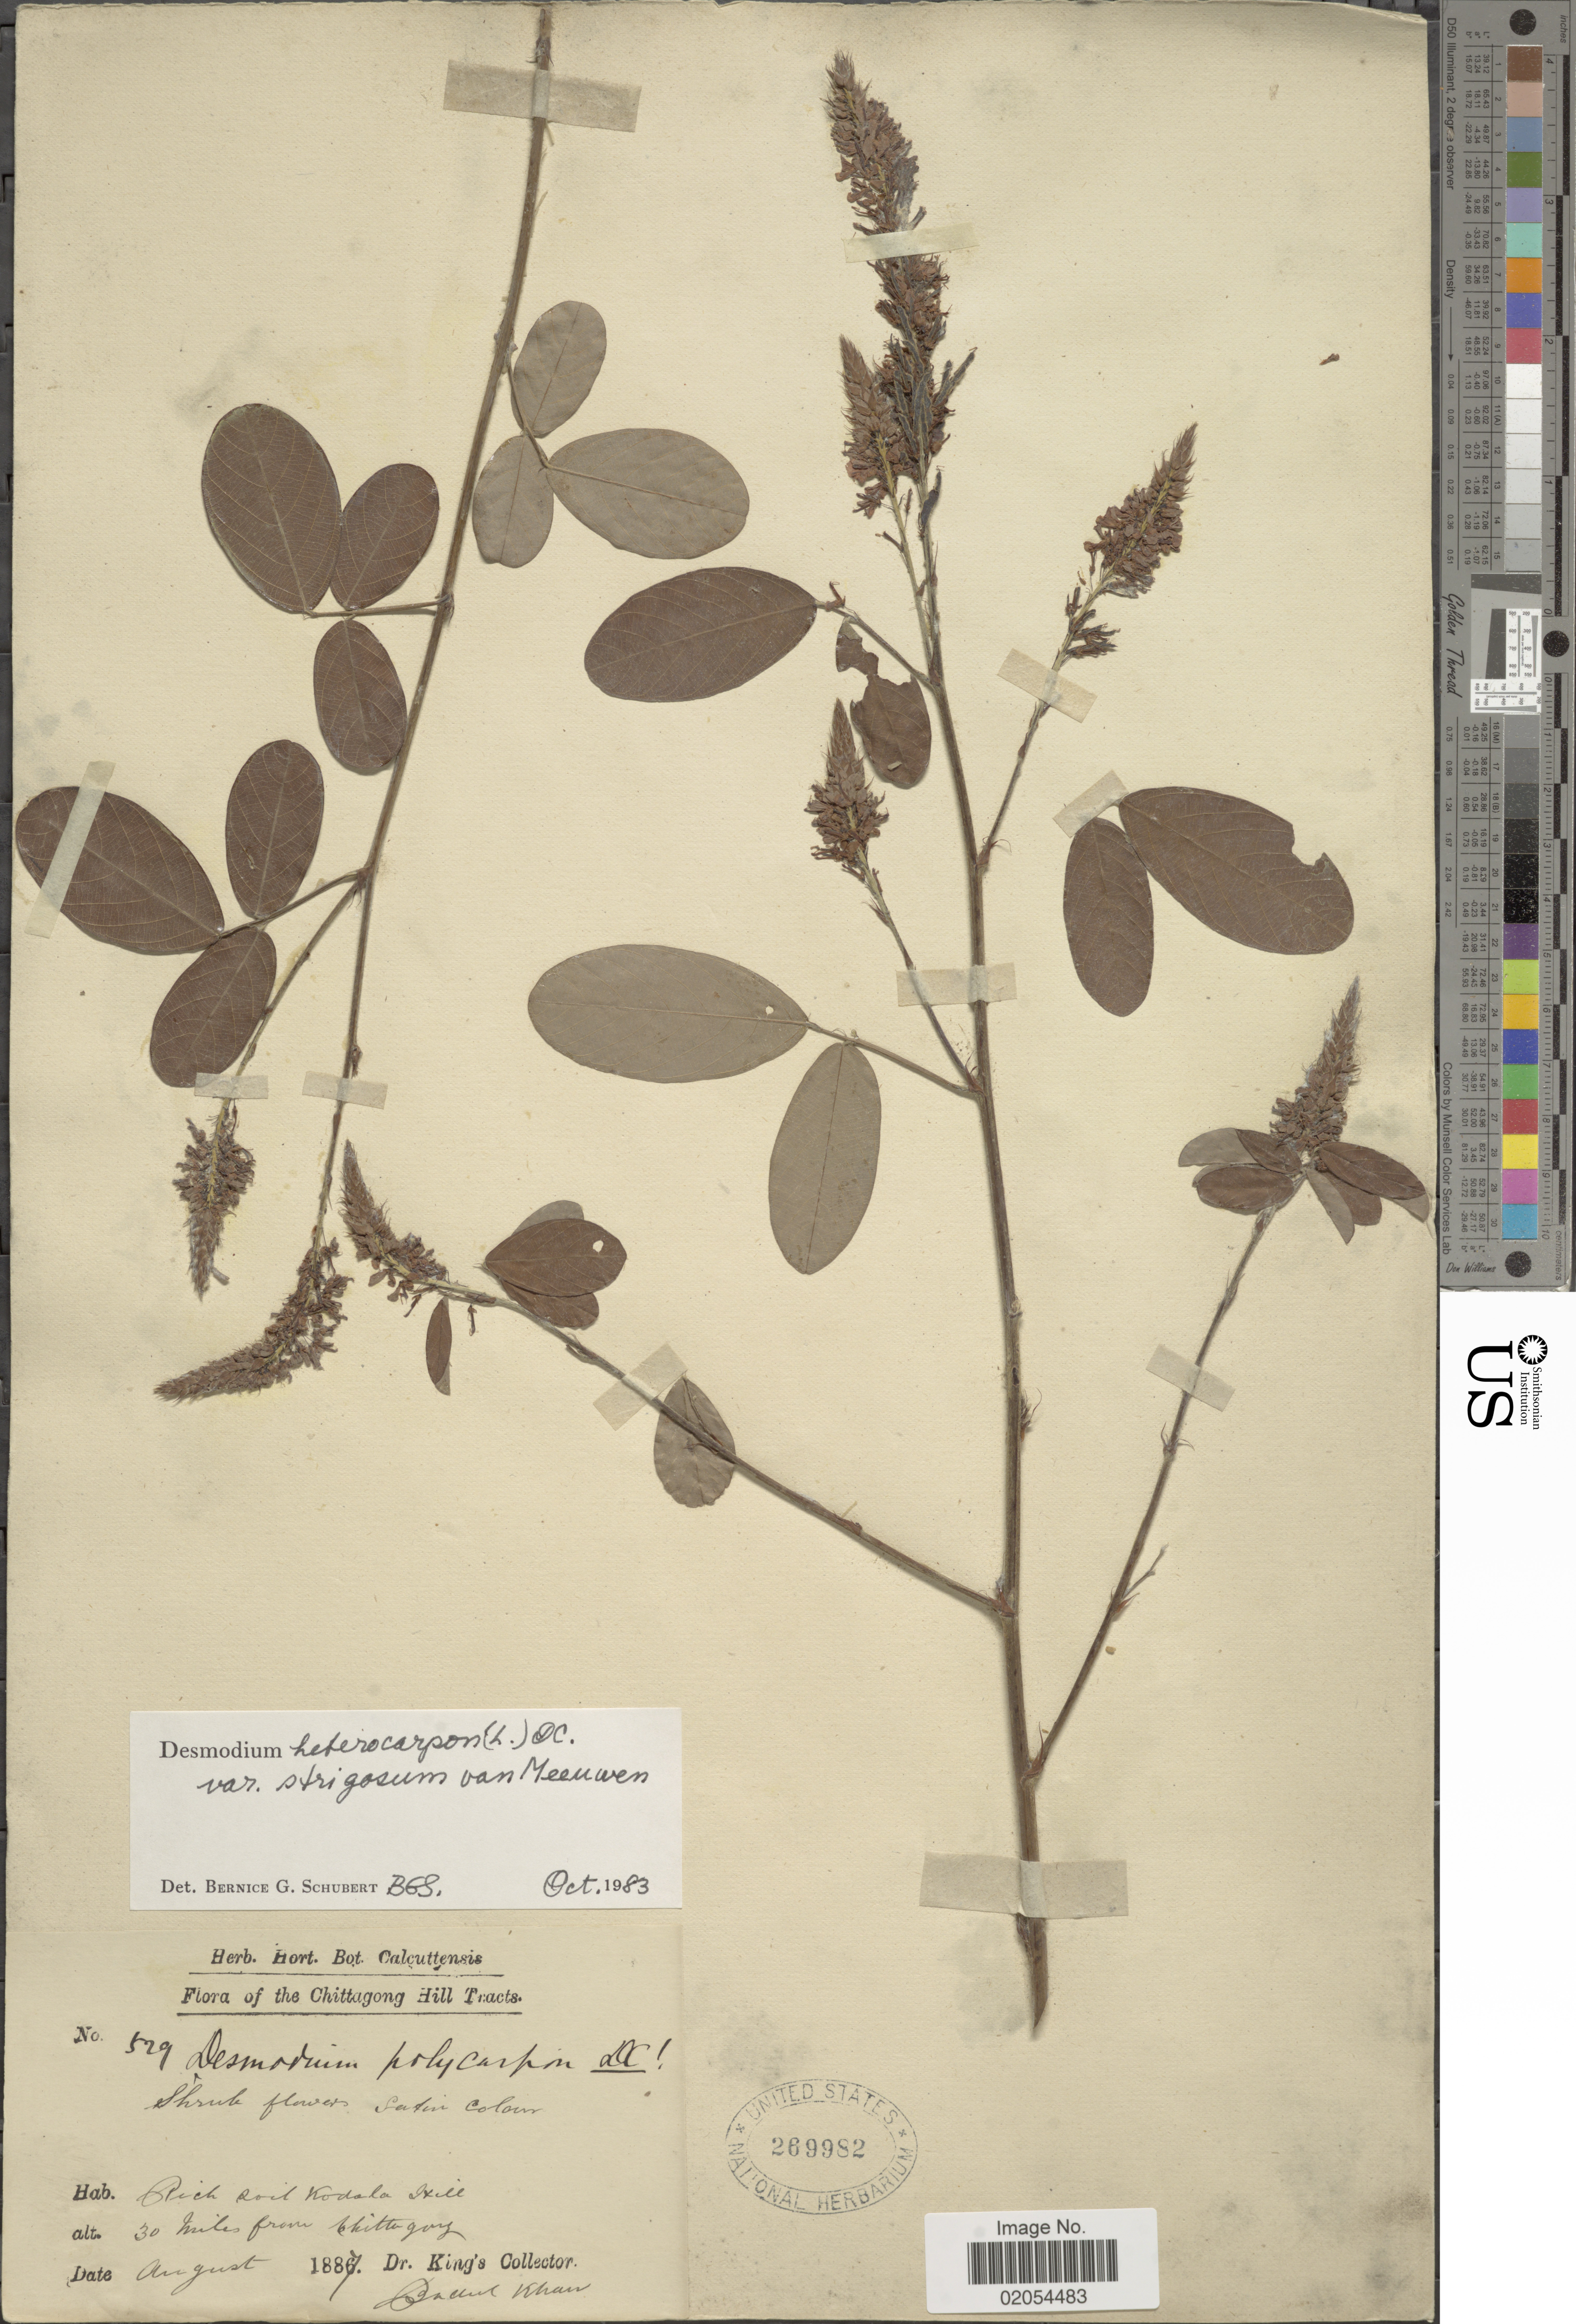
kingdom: Plantae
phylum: Tracheophyta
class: Magnoliopsida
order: Fabales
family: Fabaceae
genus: Grona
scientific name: Grona heterocarpos var. strigosa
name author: (Meeuwen) H. Ohashi & K. Ohashi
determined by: Strong, Mark T., (BOT), Smithsonian Institution - National Museum of Natural History (UNITED STATES)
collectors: Dr. King's collector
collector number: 529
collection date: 1887-08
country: Bangladesh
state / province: Chittagong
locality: Chittagong Hill Tracts, Rich soil Kodala Hill. 30 miles from Chittagong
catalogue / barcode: US 269982